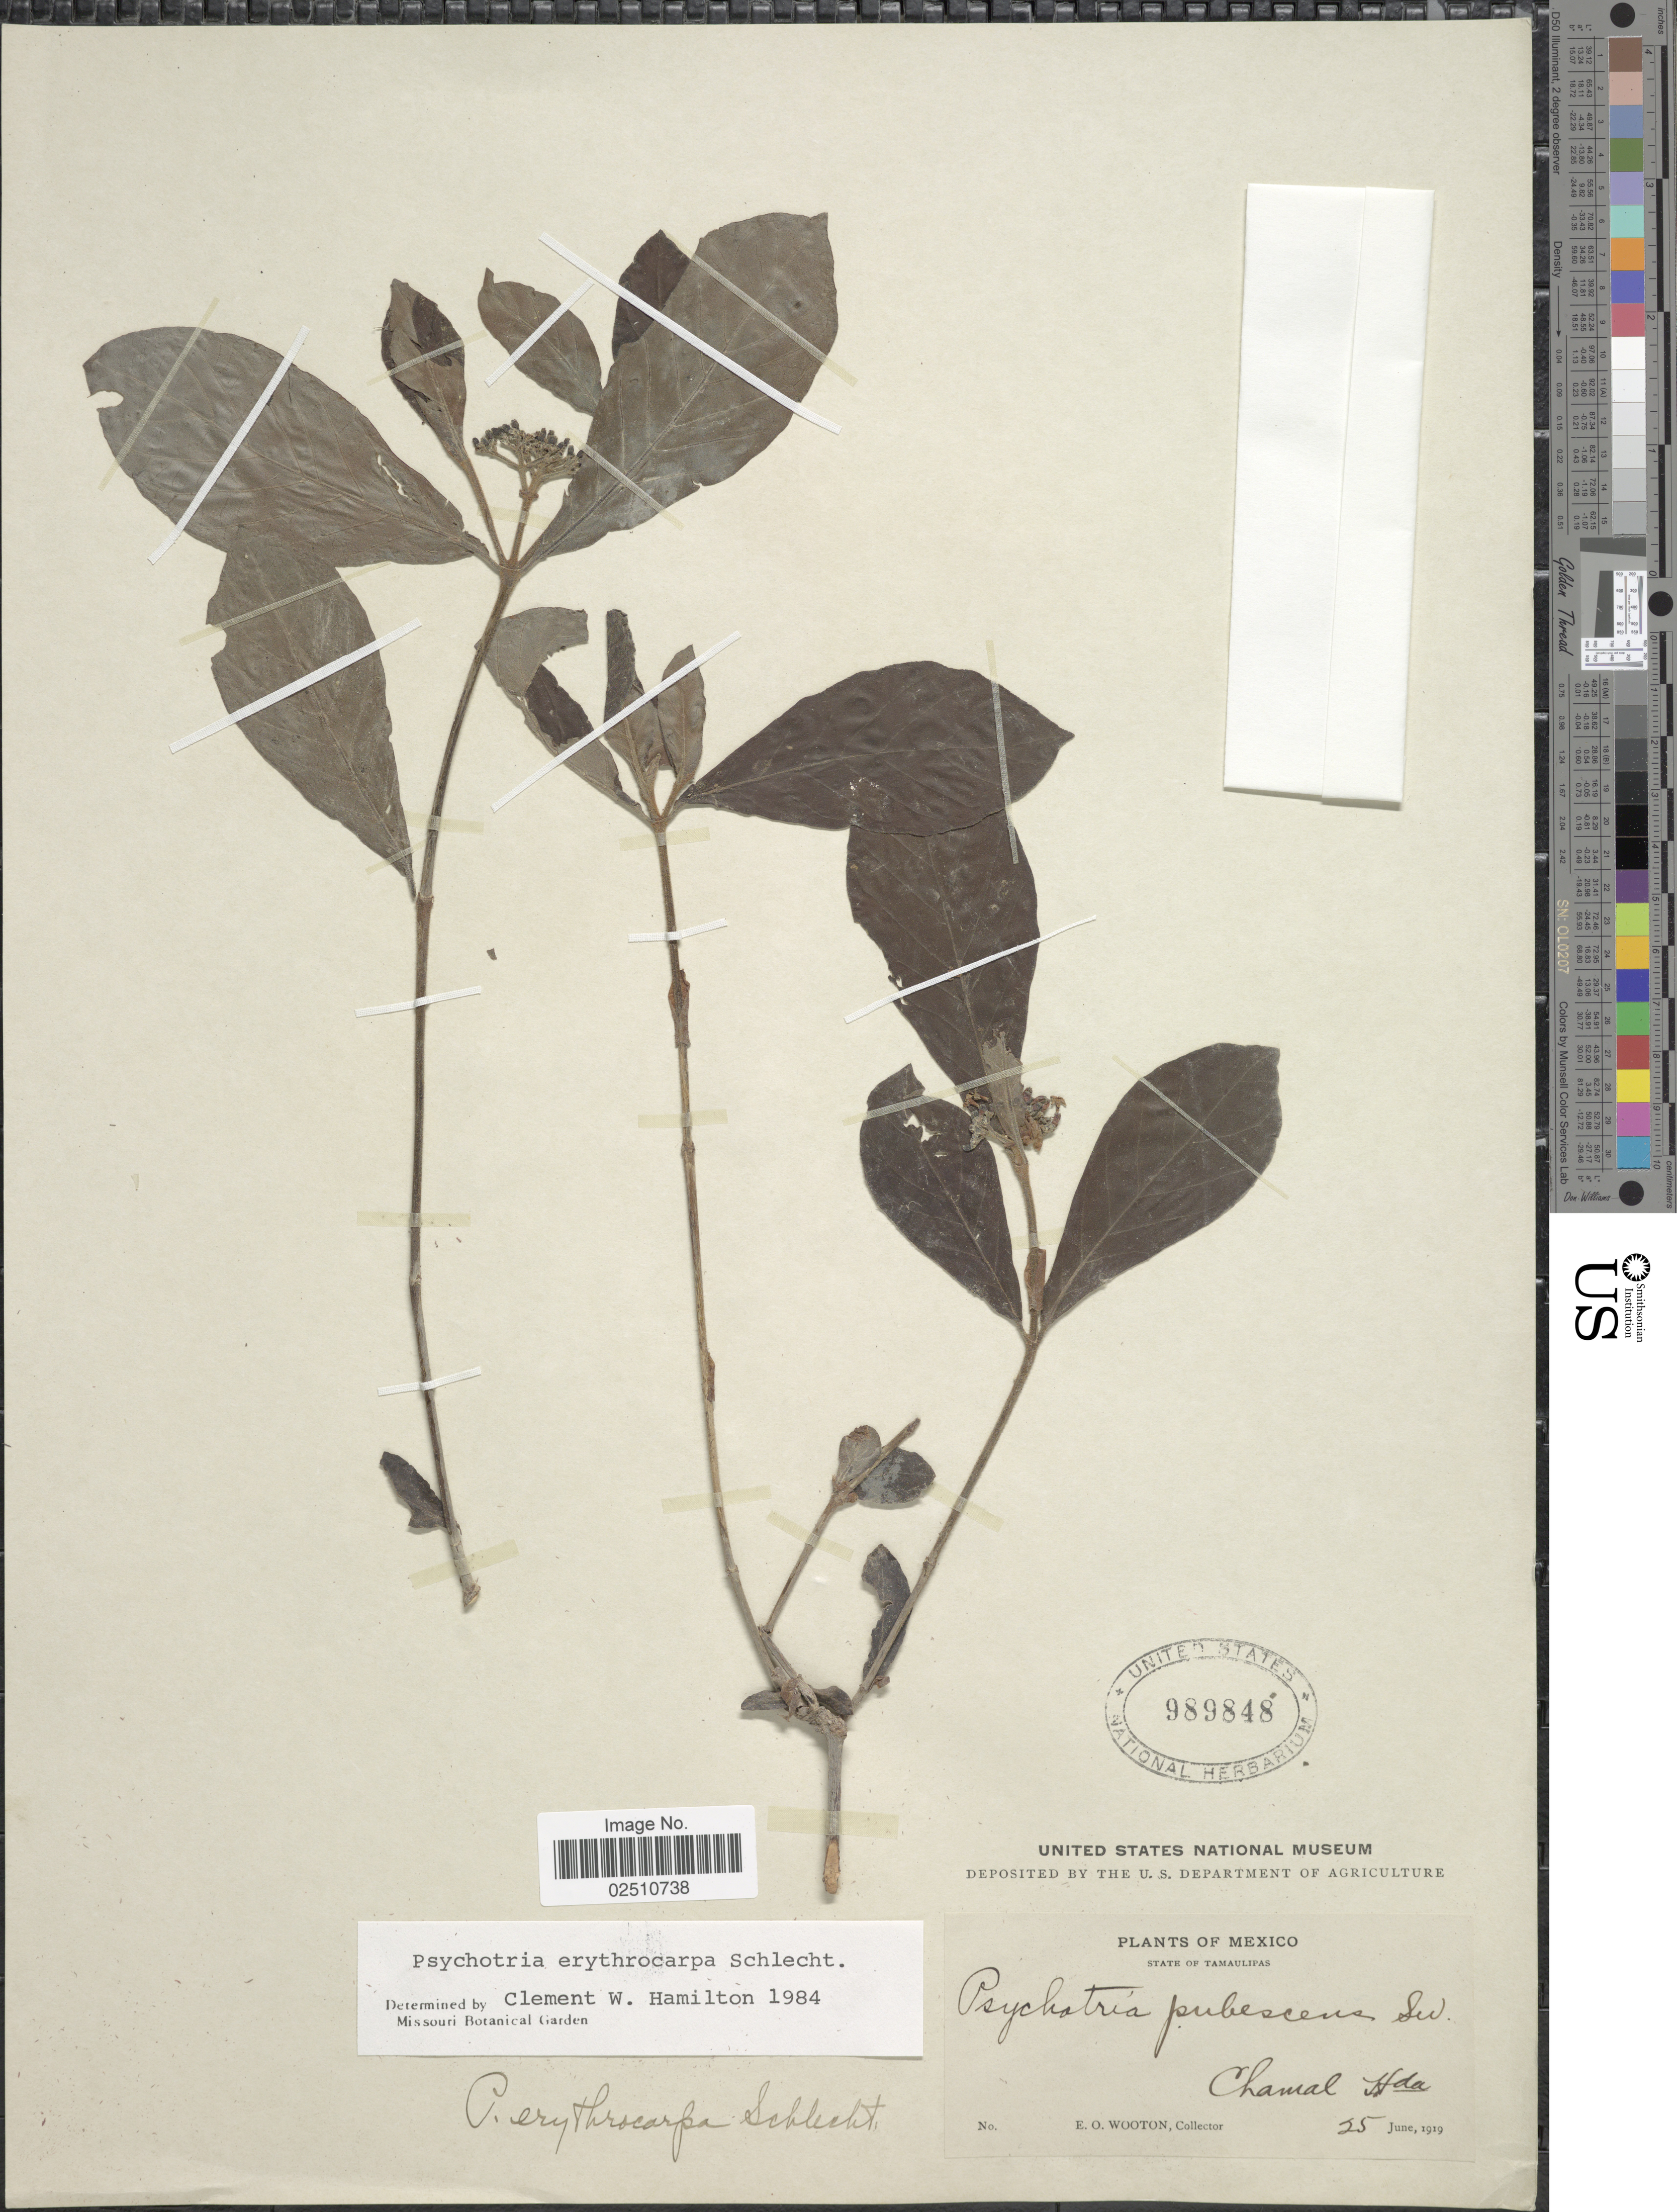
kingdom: Plantae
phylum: Tracheophyta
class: Magnoliopsida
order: Gentianales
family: Rubiaceae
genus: Psychotria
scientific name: Psychotria erythrocarpa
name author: Schltdl.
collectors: E. O. Wooton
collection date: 1919-06-25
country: Mexico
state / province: Tamaulipas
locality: Chamal Hda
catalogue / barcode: US 989848